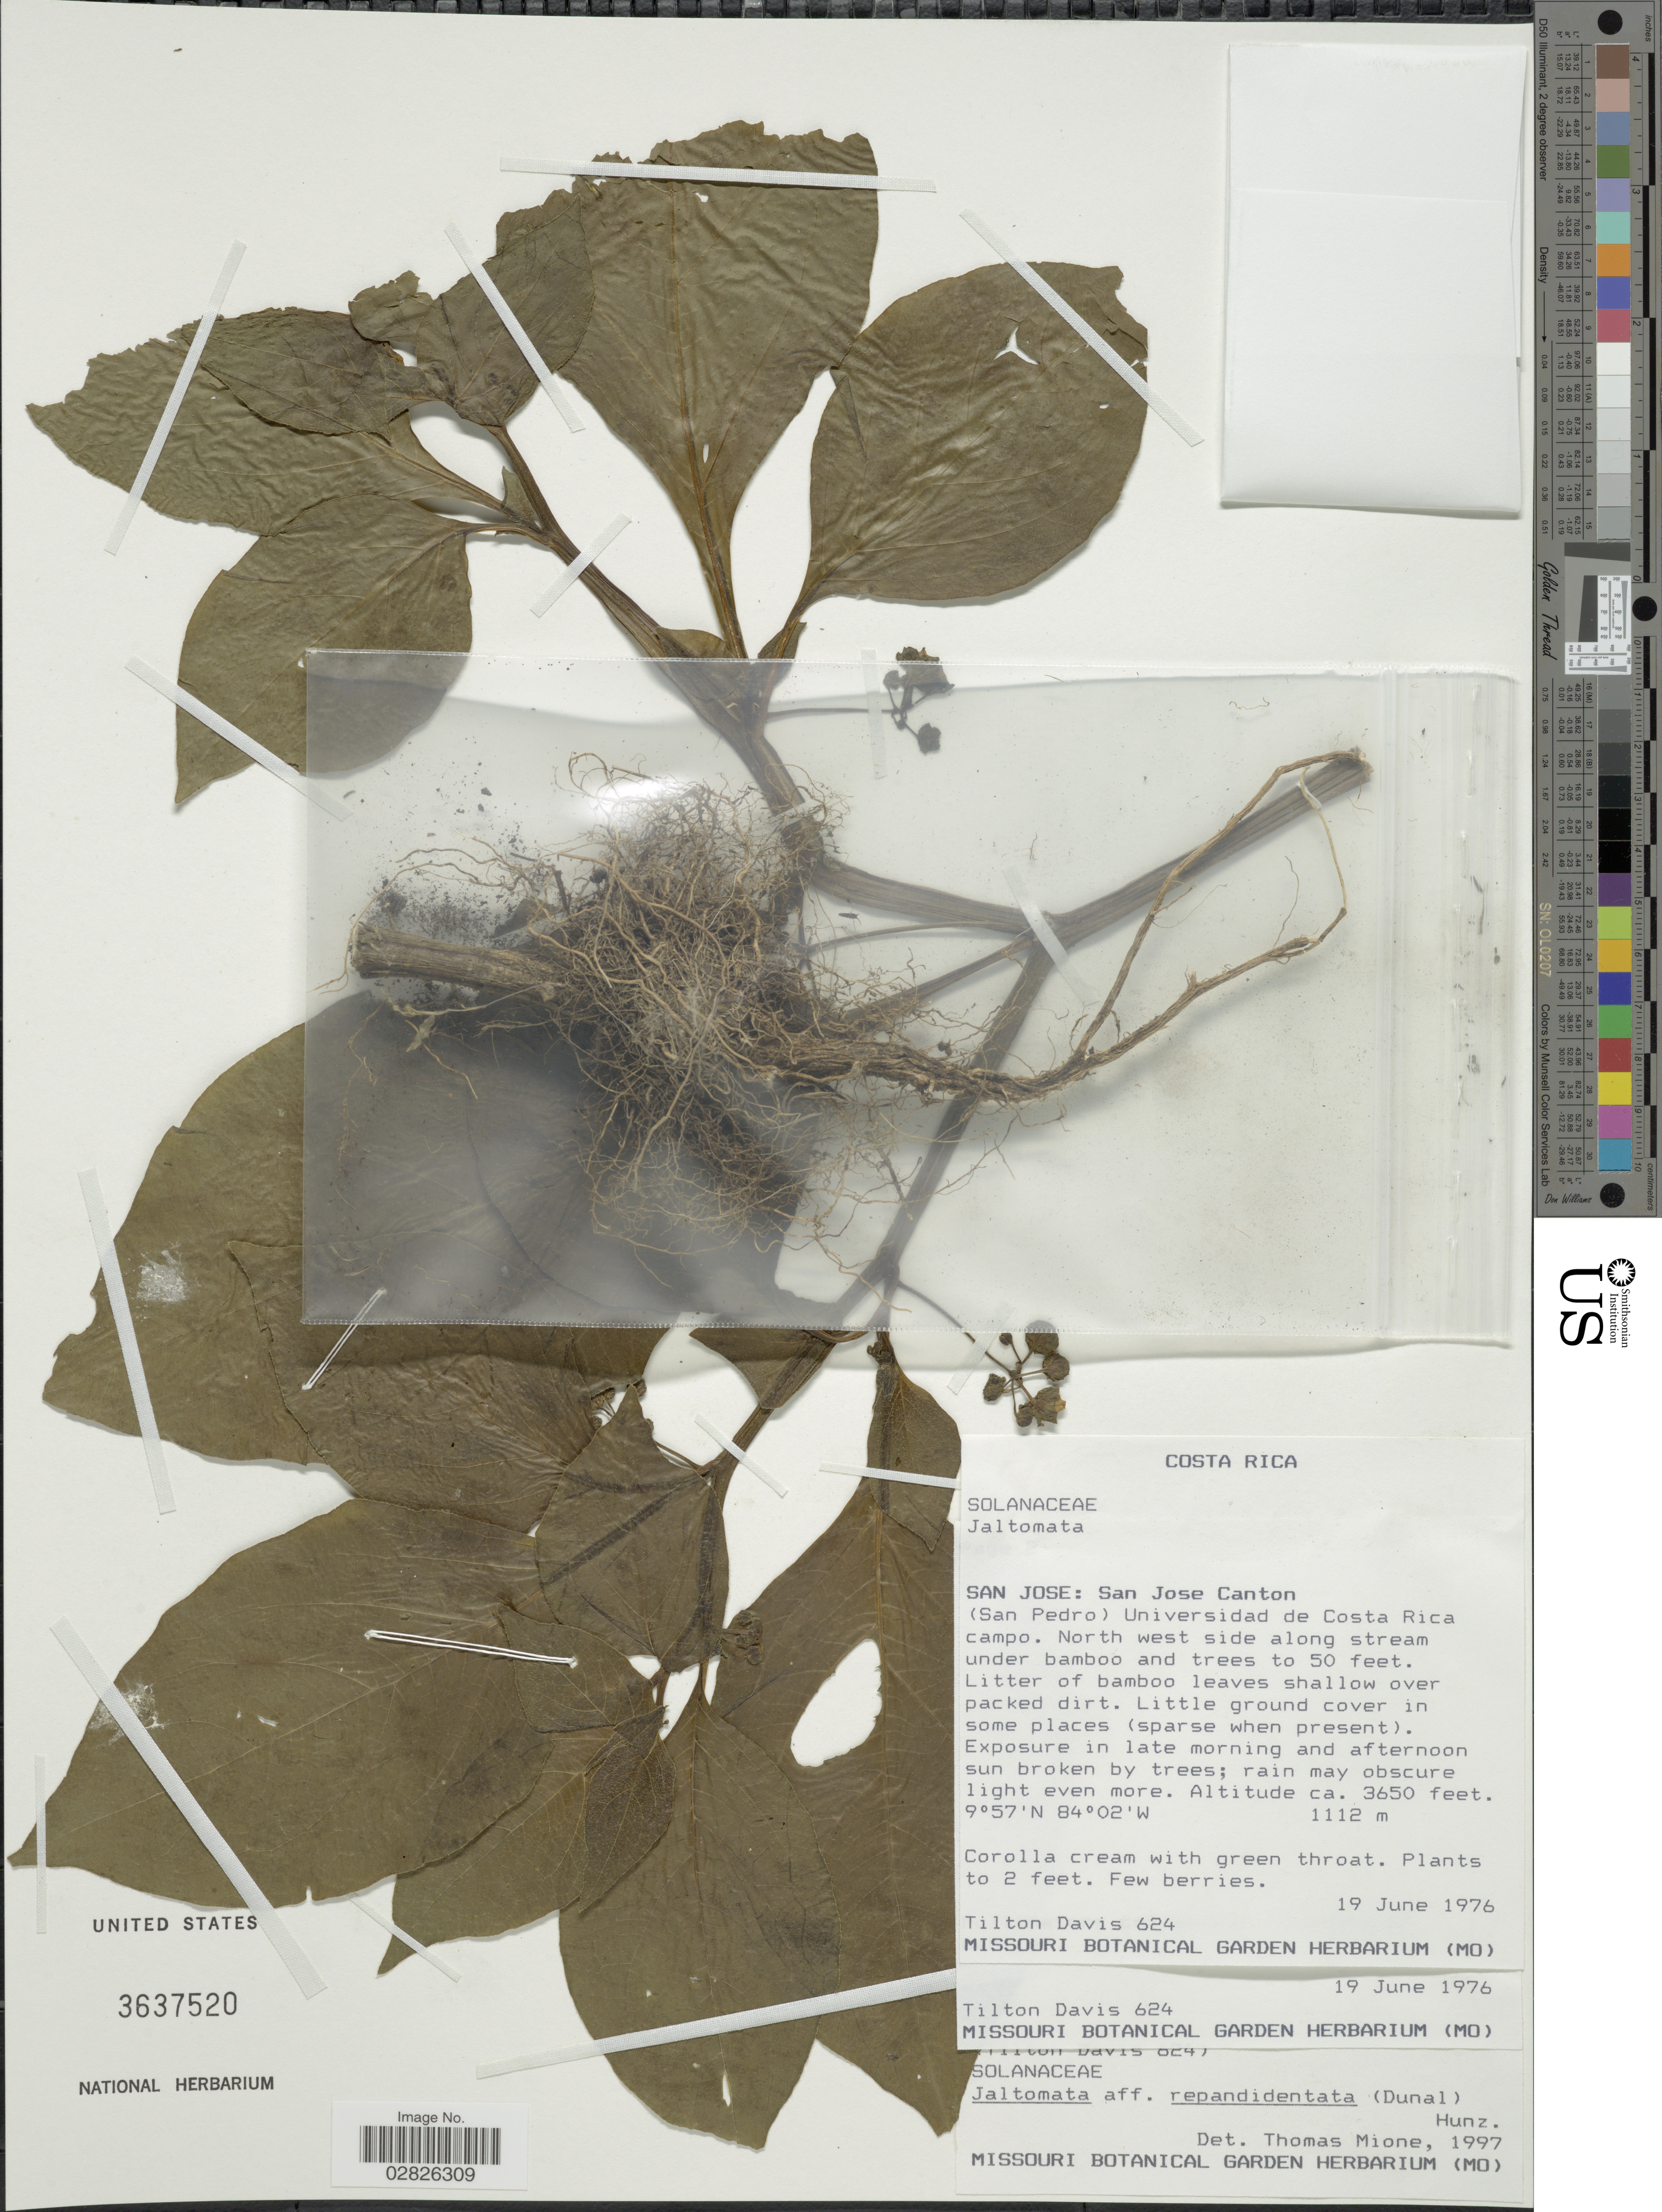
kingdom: Plantae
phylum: Tracheophyta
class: Magnoliopsida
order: Solanales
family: Solanaceae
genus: Jaltomata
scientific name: Jaltomata repandidentata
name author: (Dunal) Hunz.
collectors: T. Davis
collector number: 624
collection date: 1976-06-19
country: Costa Rica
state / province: San José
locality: San Jose Canton. (San Pedro) Universidad de Costa Rica campo. North west side along stream under bamboo and trees to 50 feet.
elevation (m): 1113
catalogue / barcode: US 3637520